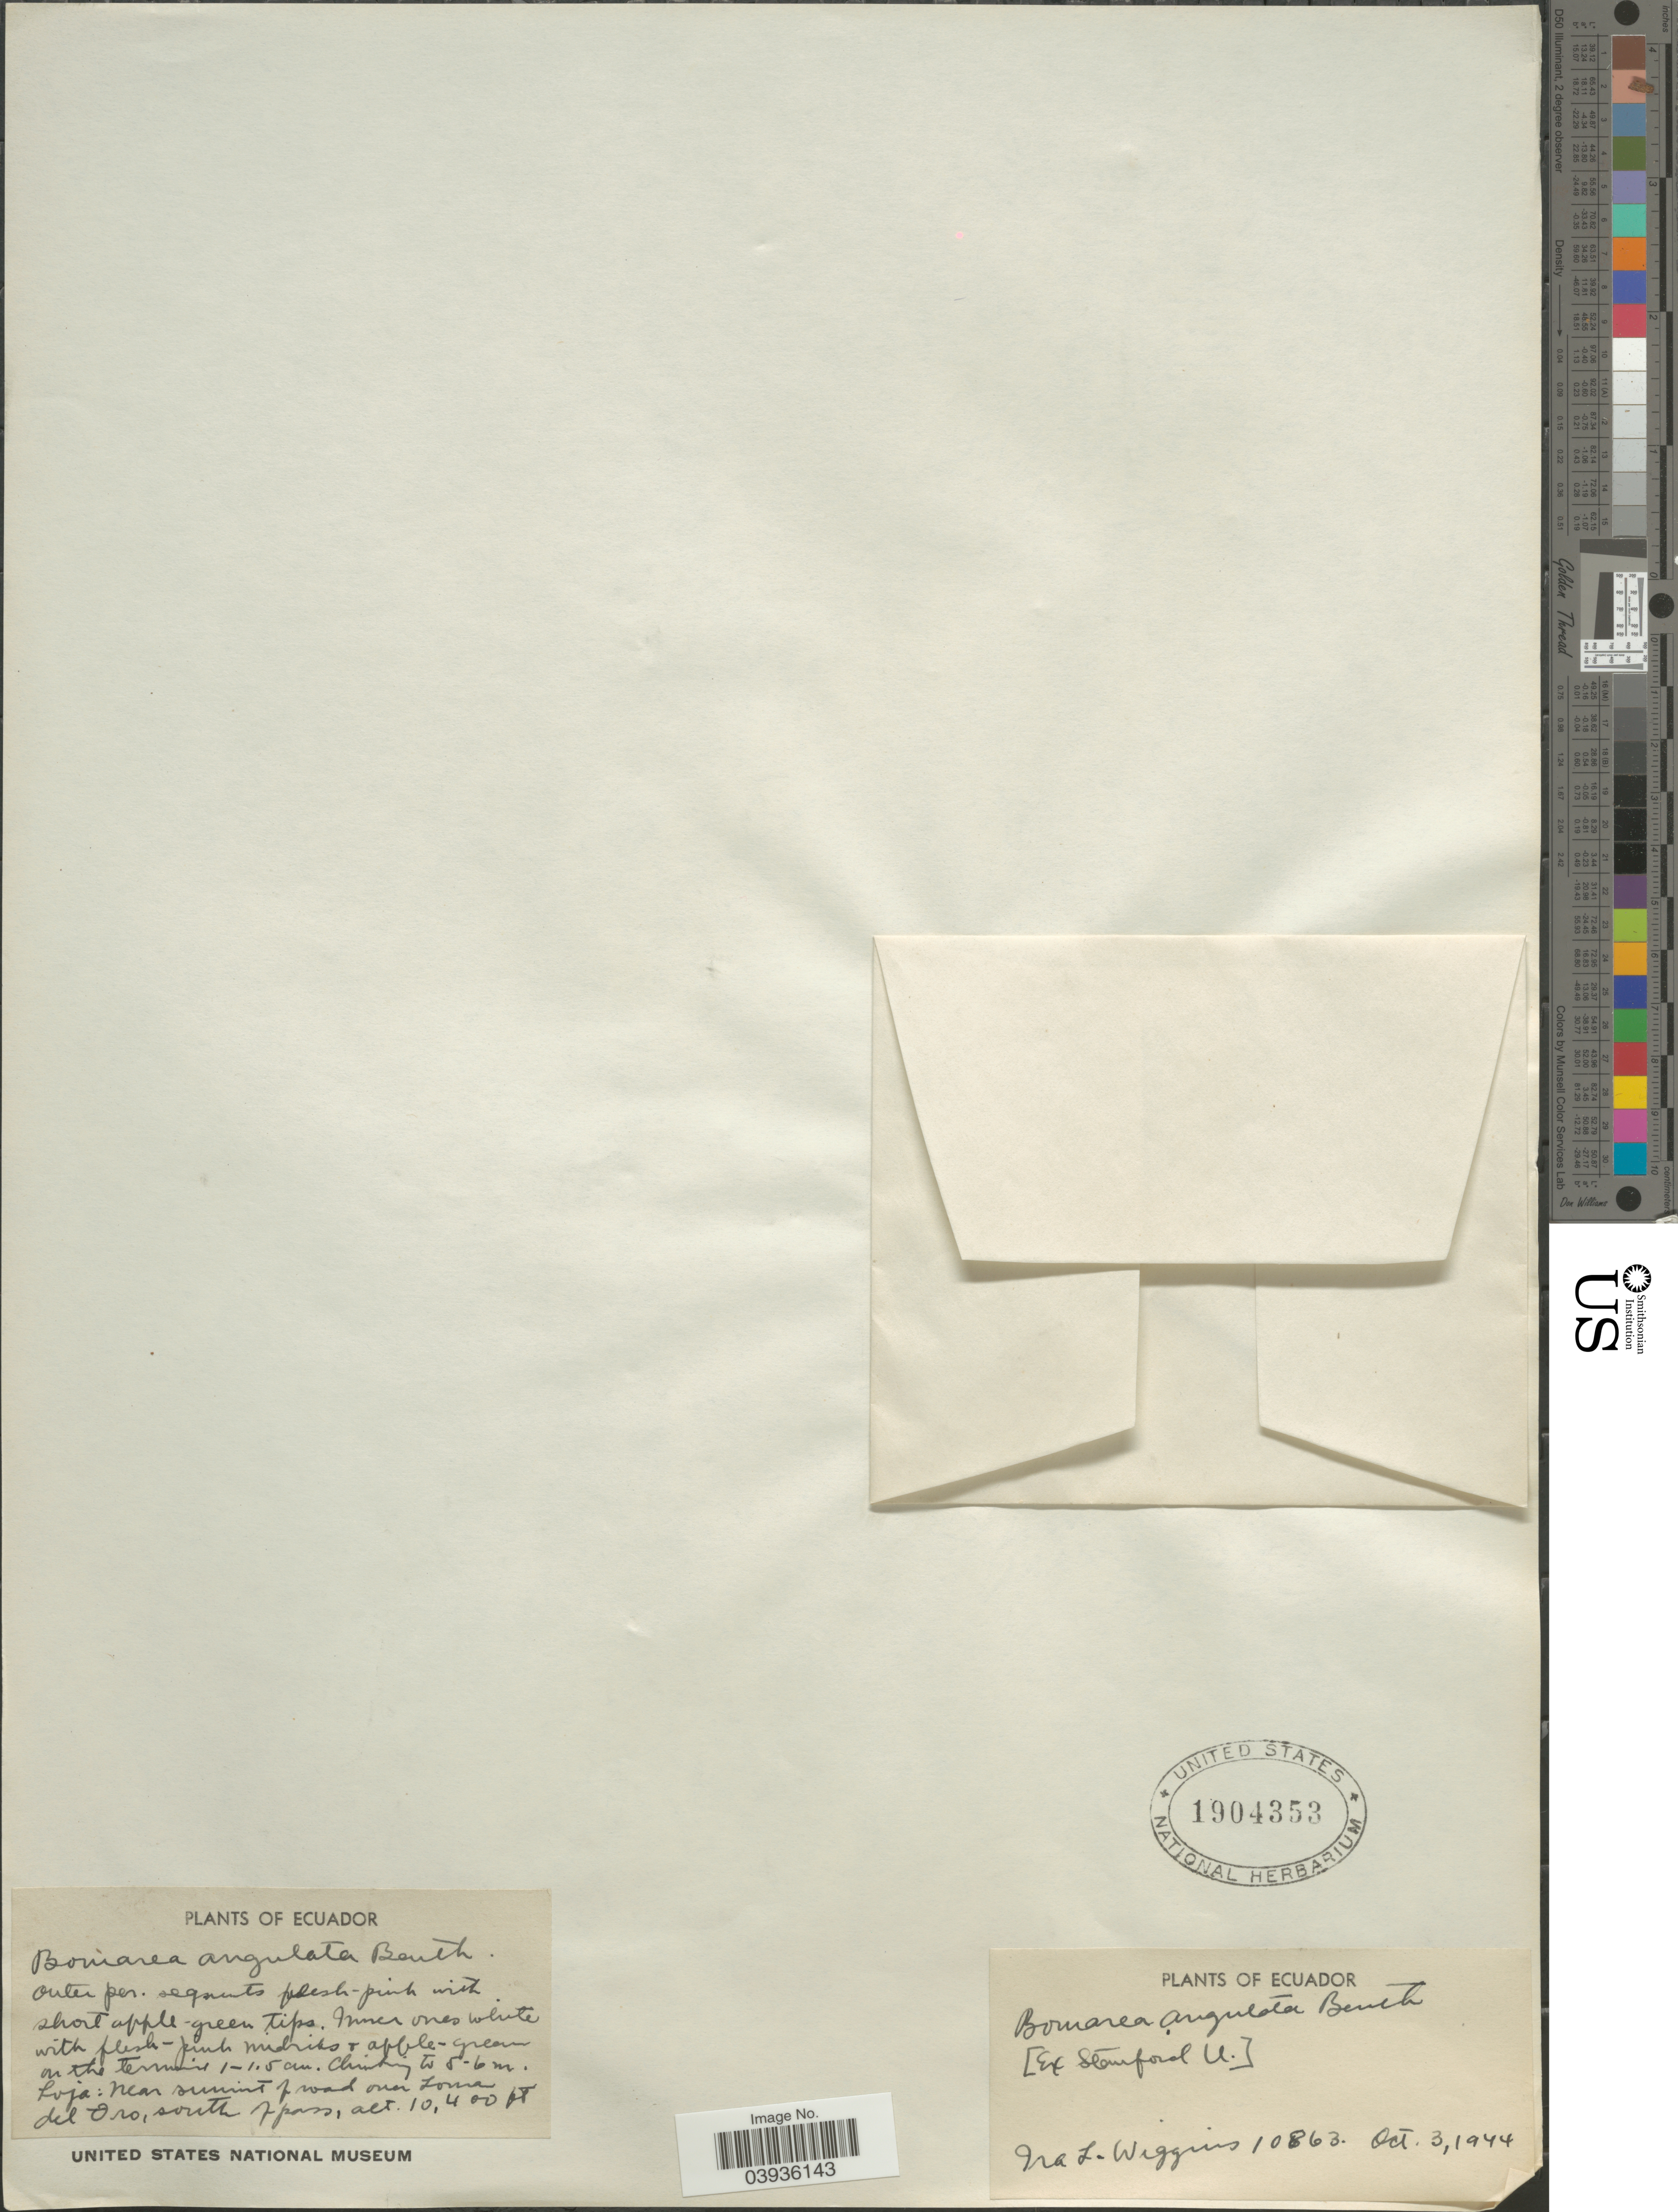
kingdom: Plantae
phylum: Tracheophyta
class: Liliopsida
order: Liliales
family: Alstroemeriaceae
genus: Bomarea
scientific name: Bomarea angulata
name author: Benth.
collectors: I. L. Wiggins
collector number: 10863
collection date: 1944-10-03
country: Ecuador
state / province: Loja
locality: Near summit of road over Loma del Oro, south of pass.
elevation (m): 3170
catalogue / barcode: US 1904353